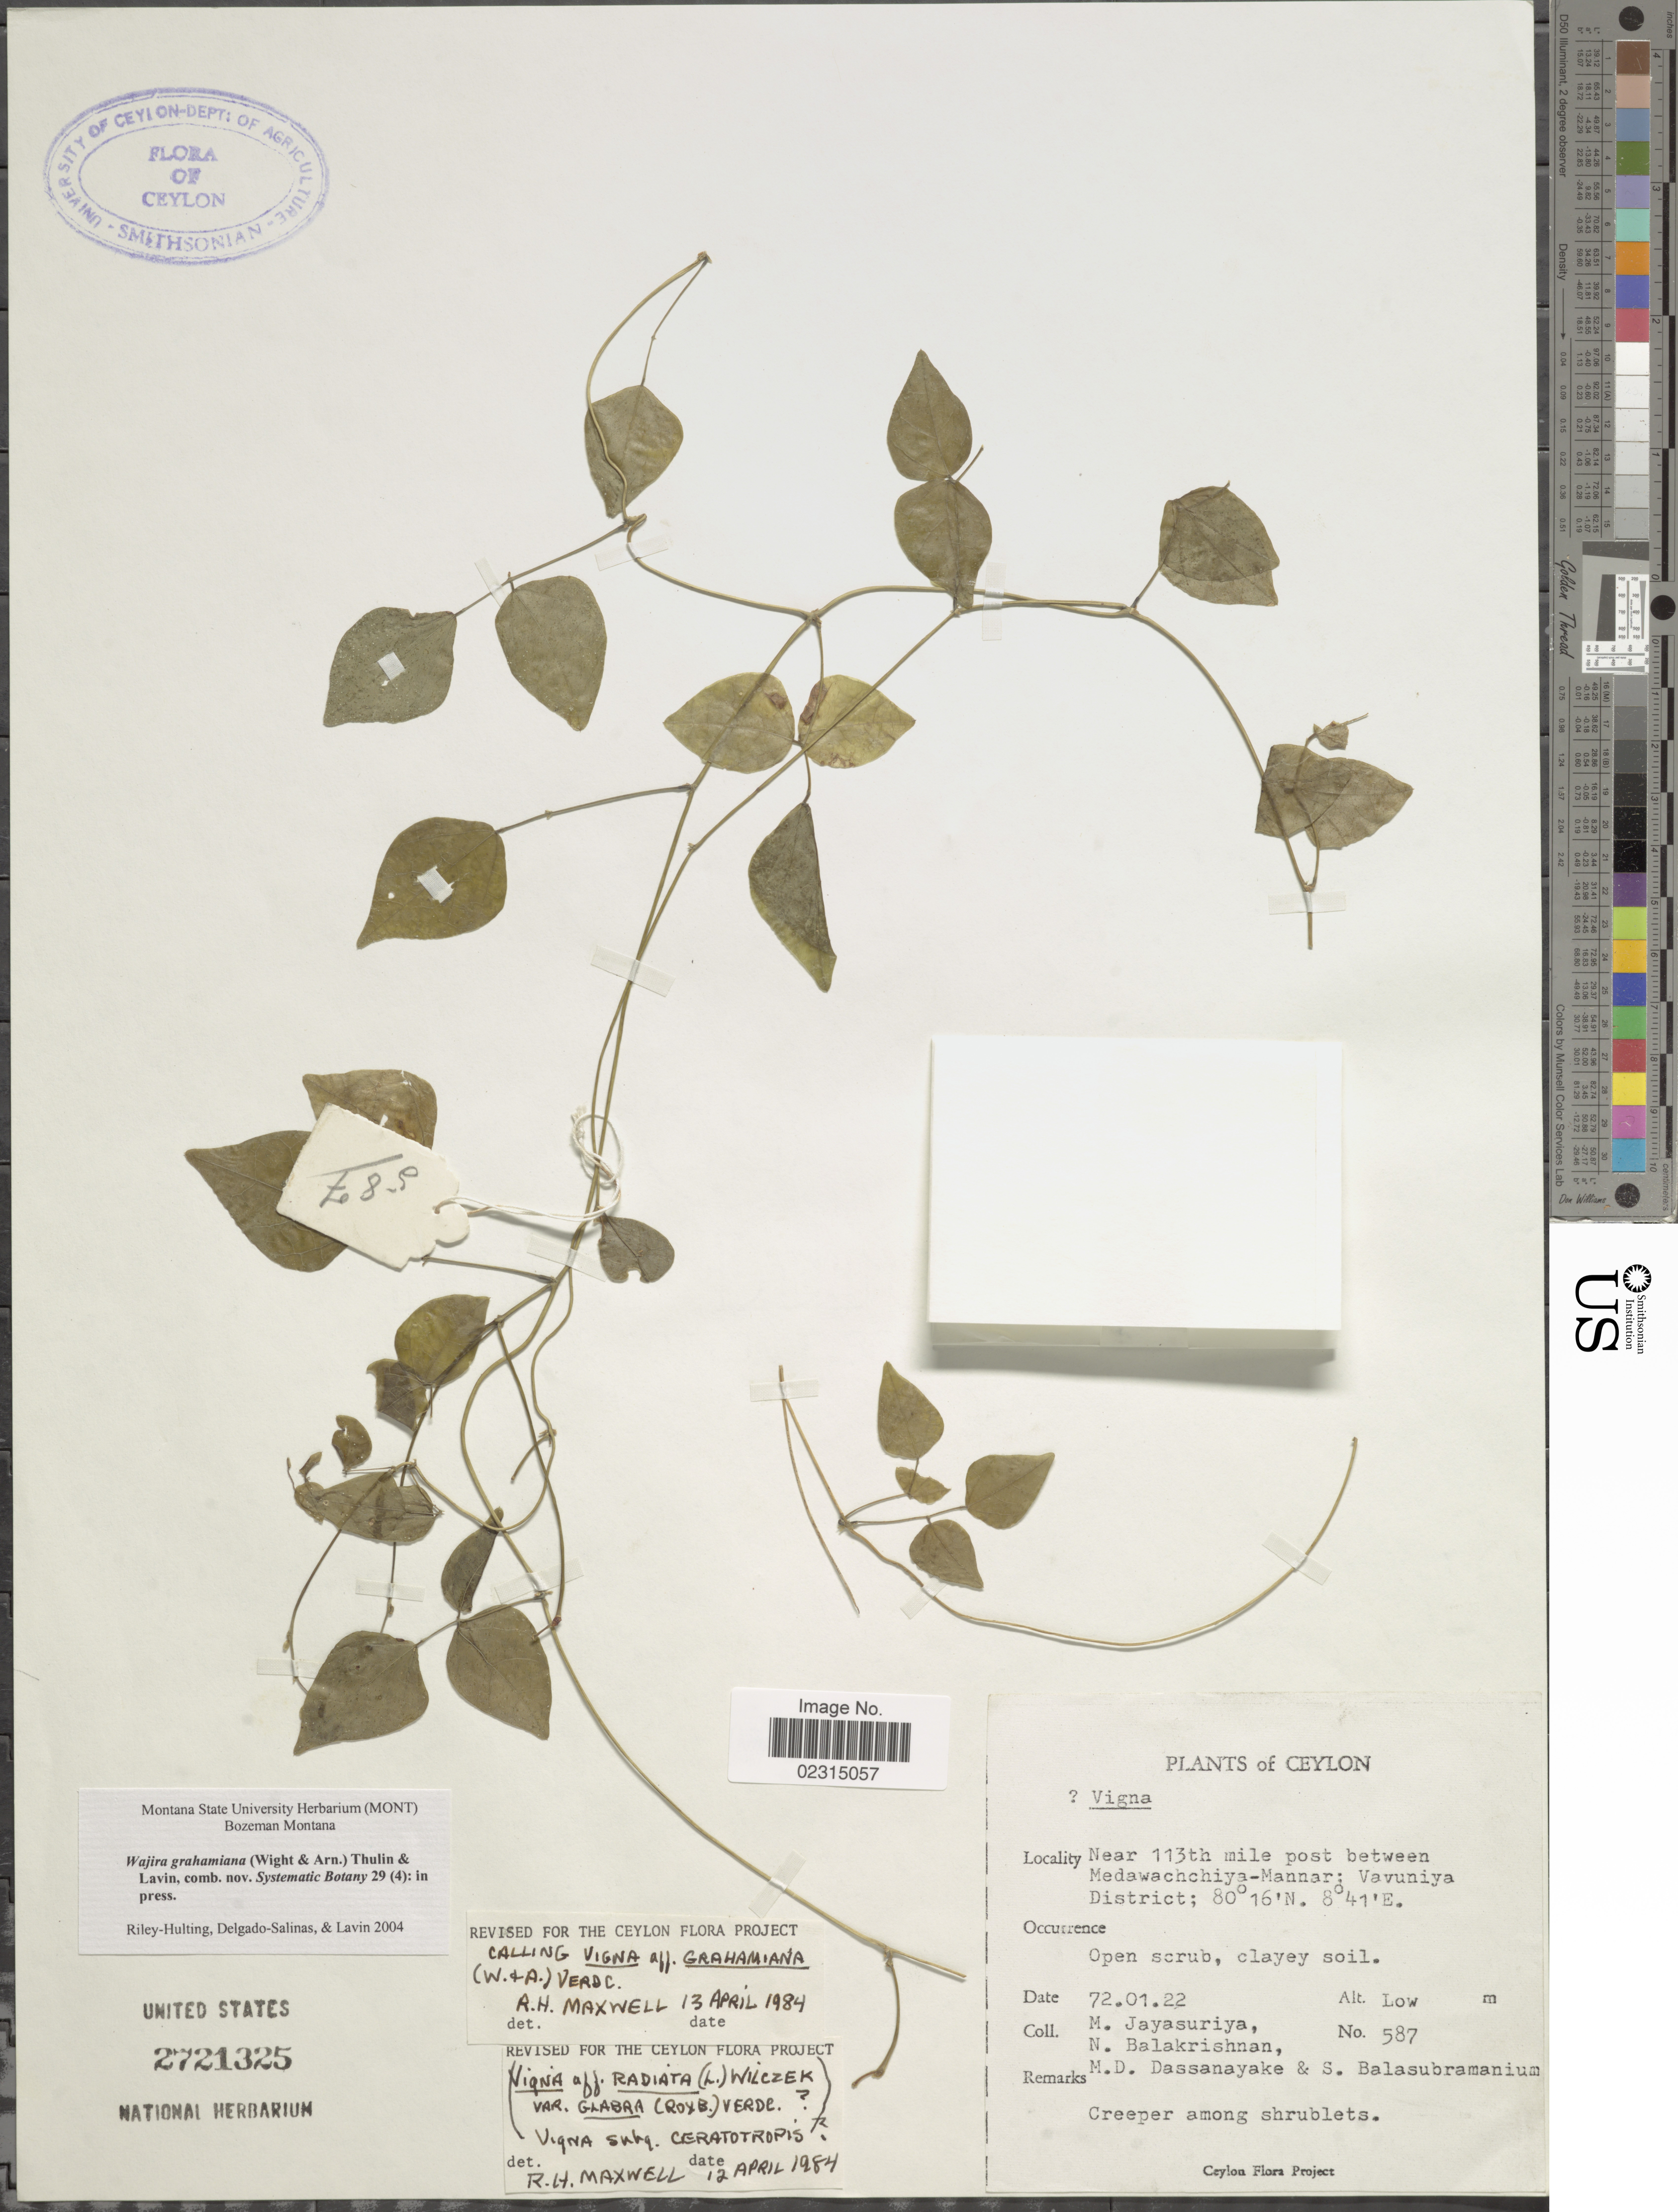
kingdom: Plantae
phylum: Tracheophyta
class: Magnoliopsida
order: Fabales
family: Fabaceae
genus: Wajira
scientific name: Wajira grahamiana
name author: (Wight & Arn.) Thulin & Lavin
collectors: M. Jayasuriya, N. Balakrishnan, M. D. Dassanayake & S. Balasubramanium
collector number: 587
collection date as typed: Transcribed d/m/y: 22/1/72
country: Sri Lanka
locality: Ceylon, Near 113th mile post between Medawachchiya-Mannar; Vavuniya District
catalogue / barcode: US 2721325